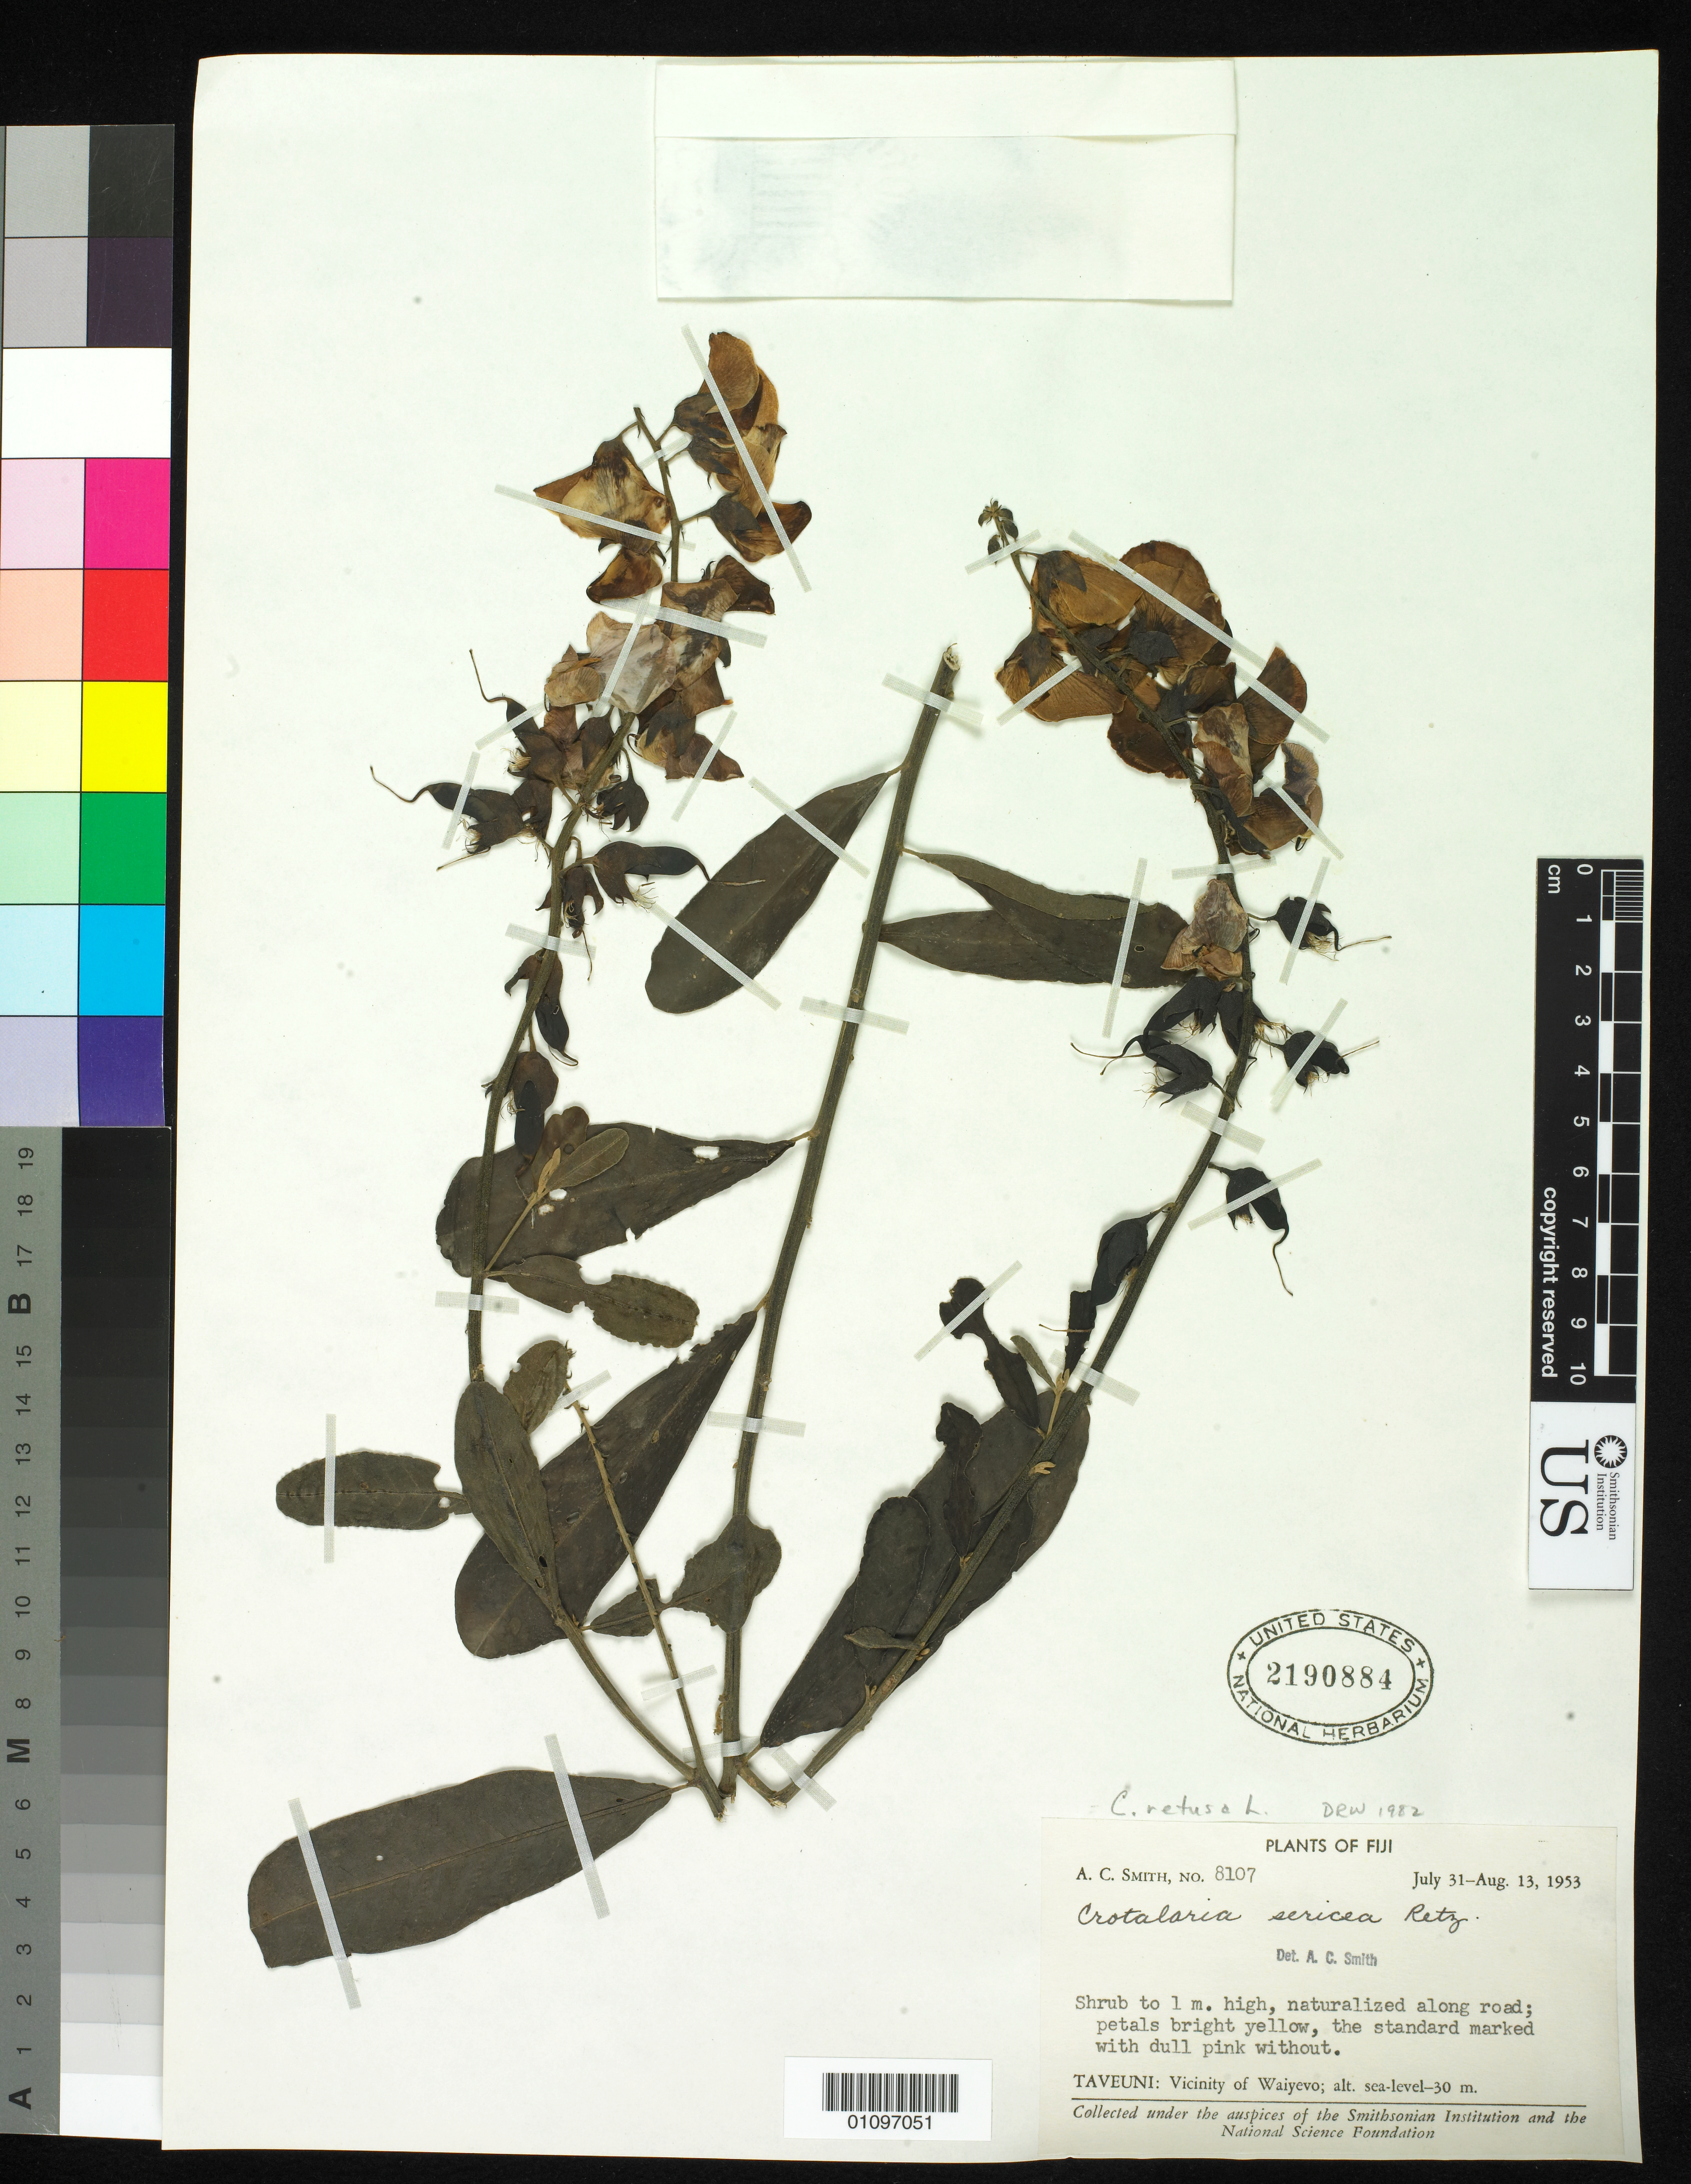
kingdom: Plantae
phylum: Tracheophyta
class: Magnoliopsida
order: Fabales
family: Fabaceae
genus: Crotalaria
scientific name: Crotalaria retusa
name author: L.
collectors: A. C. Smith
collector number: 8107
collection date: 1953-07-31/1953-08-13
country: Fiji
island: Taveuni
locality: Vicinity of Waiyevo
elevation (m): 0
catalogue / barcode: US 2190884